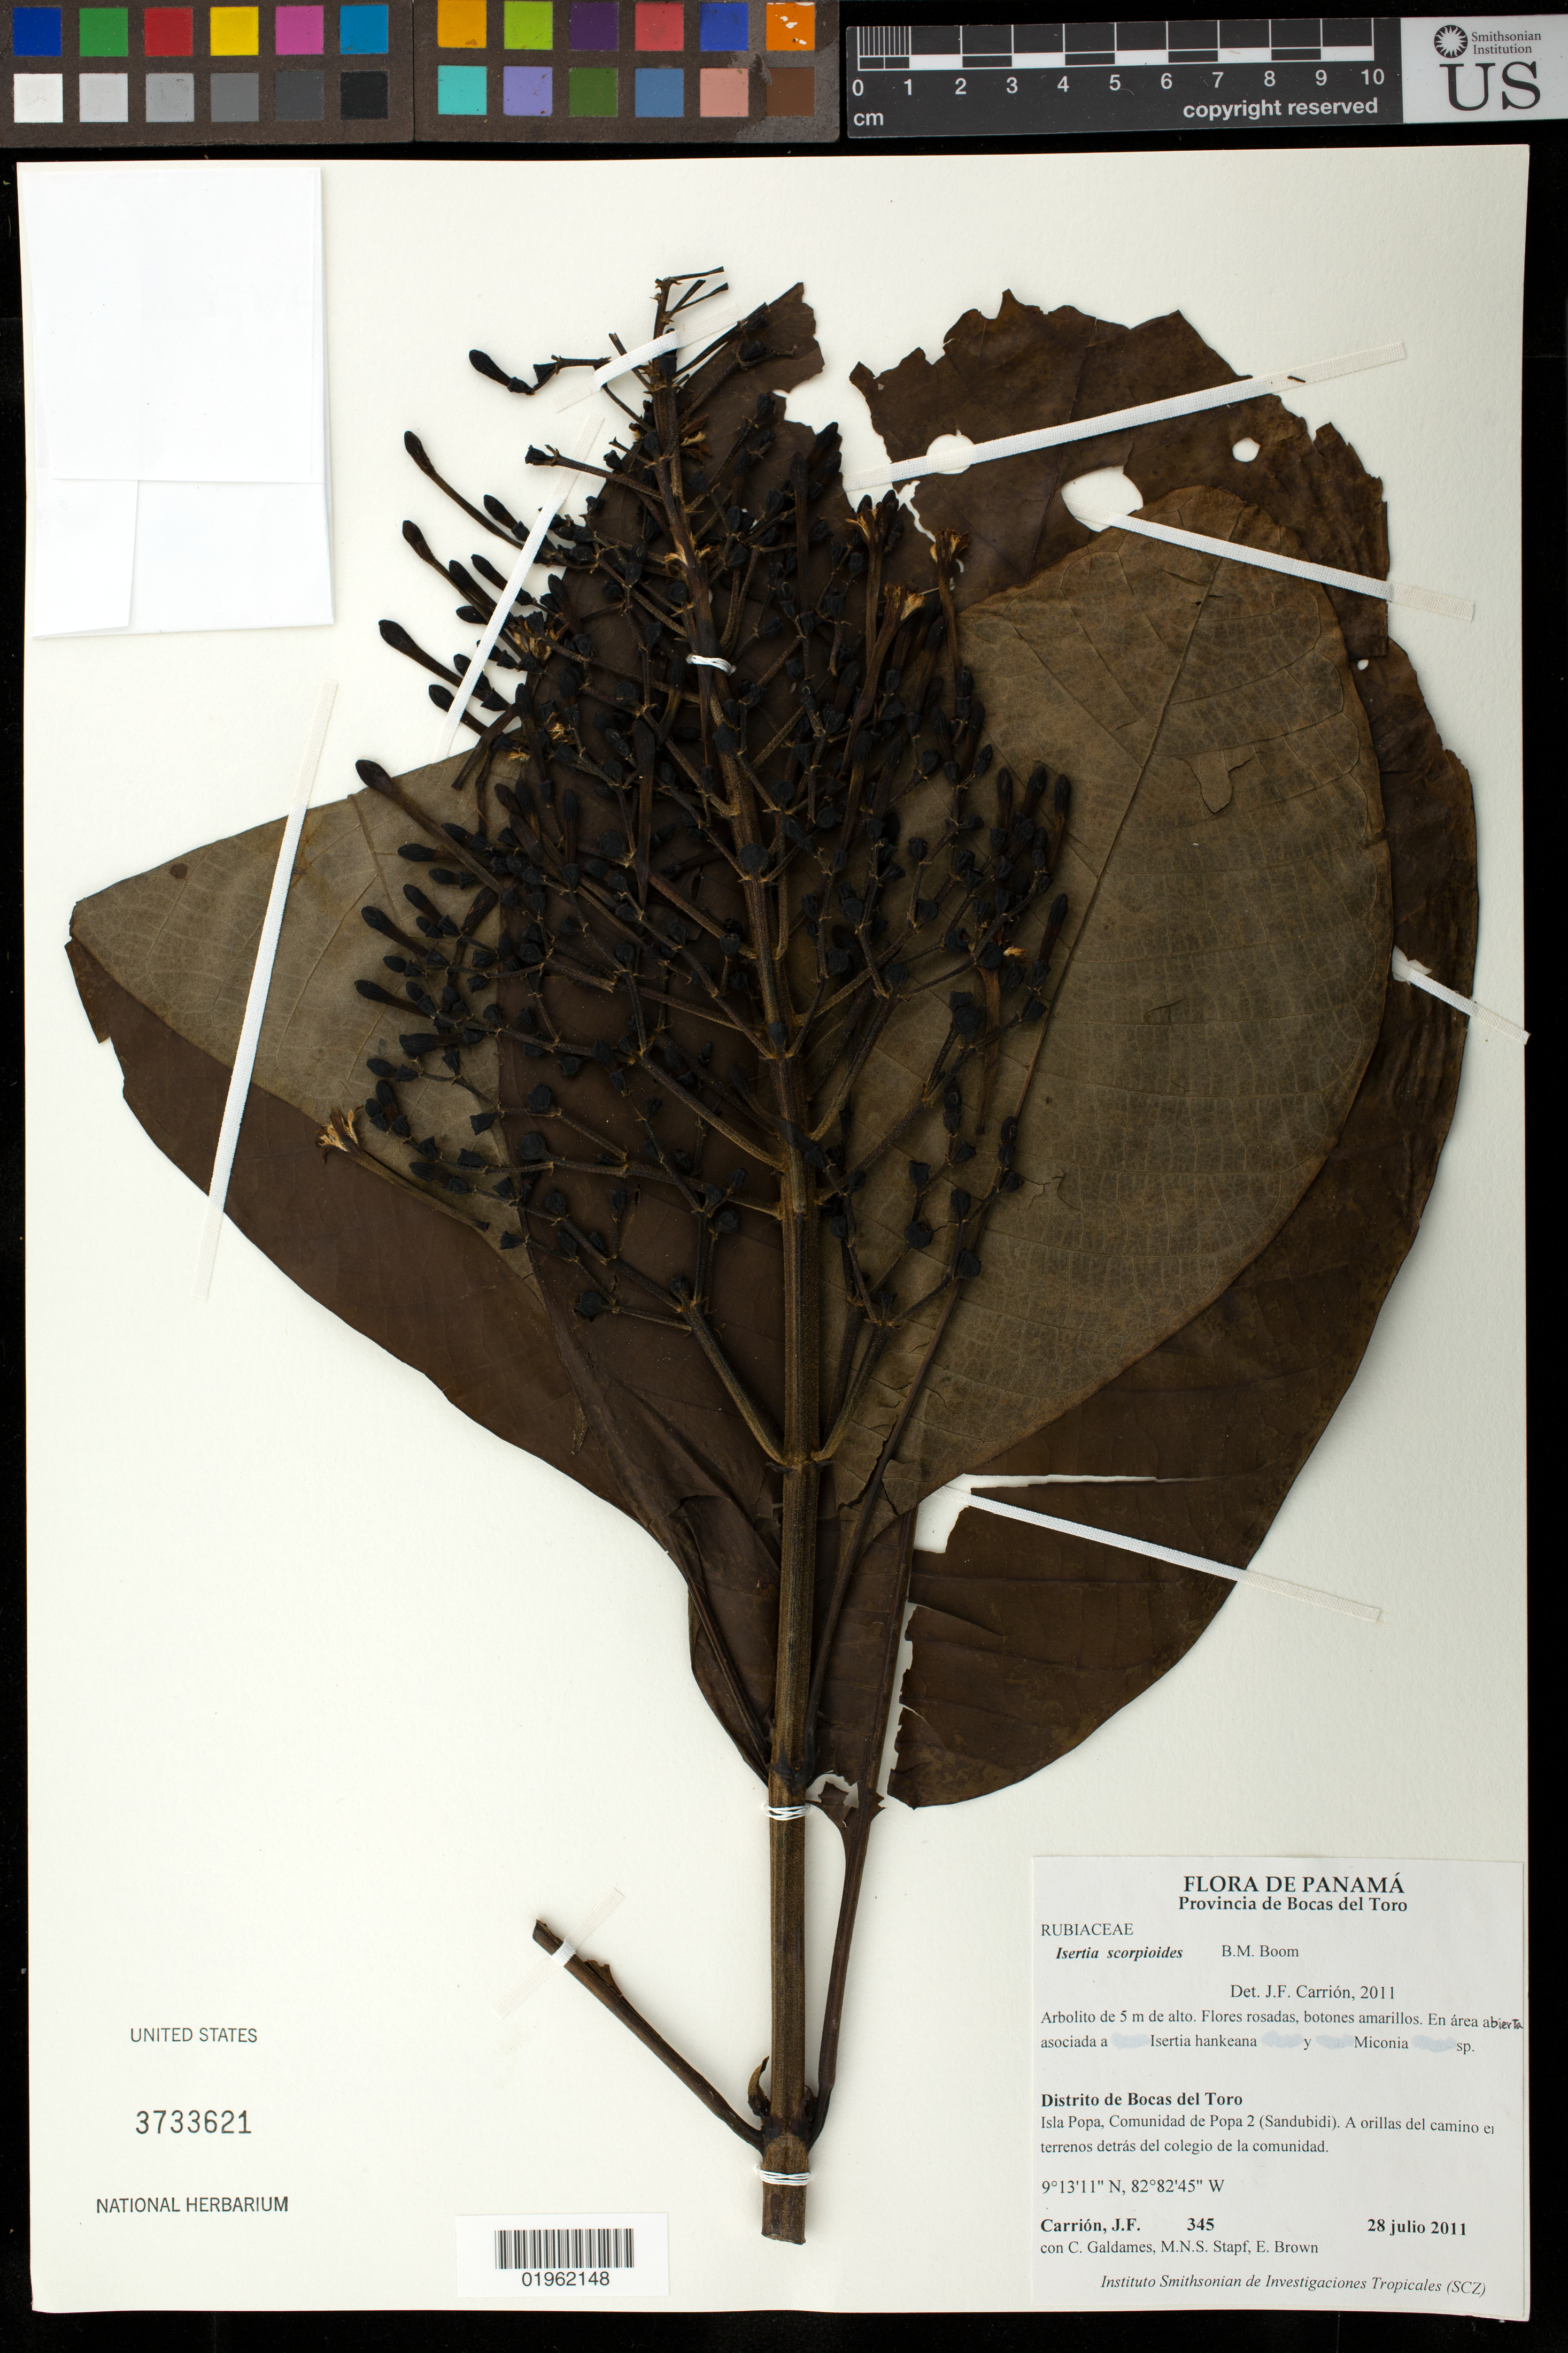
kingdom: Plantae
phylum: Tracheophyta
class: Magnoliopsida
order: Gentianales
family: Rubiaceae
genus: Isertia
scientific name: Isertia scorpioides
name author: B.M. Boom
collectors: J. Carrión, C. Galdames, Stapf, S.A. & E. Brown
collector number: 345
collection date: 2011-07-28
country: Panama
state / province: Bocas del Toro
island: Popa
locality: Isla Popa. Comunidad de Popa 2 (Sandubidi). A orillas del camino en terrenos detras del colegio de la comunidad.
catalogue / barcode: US 3733621